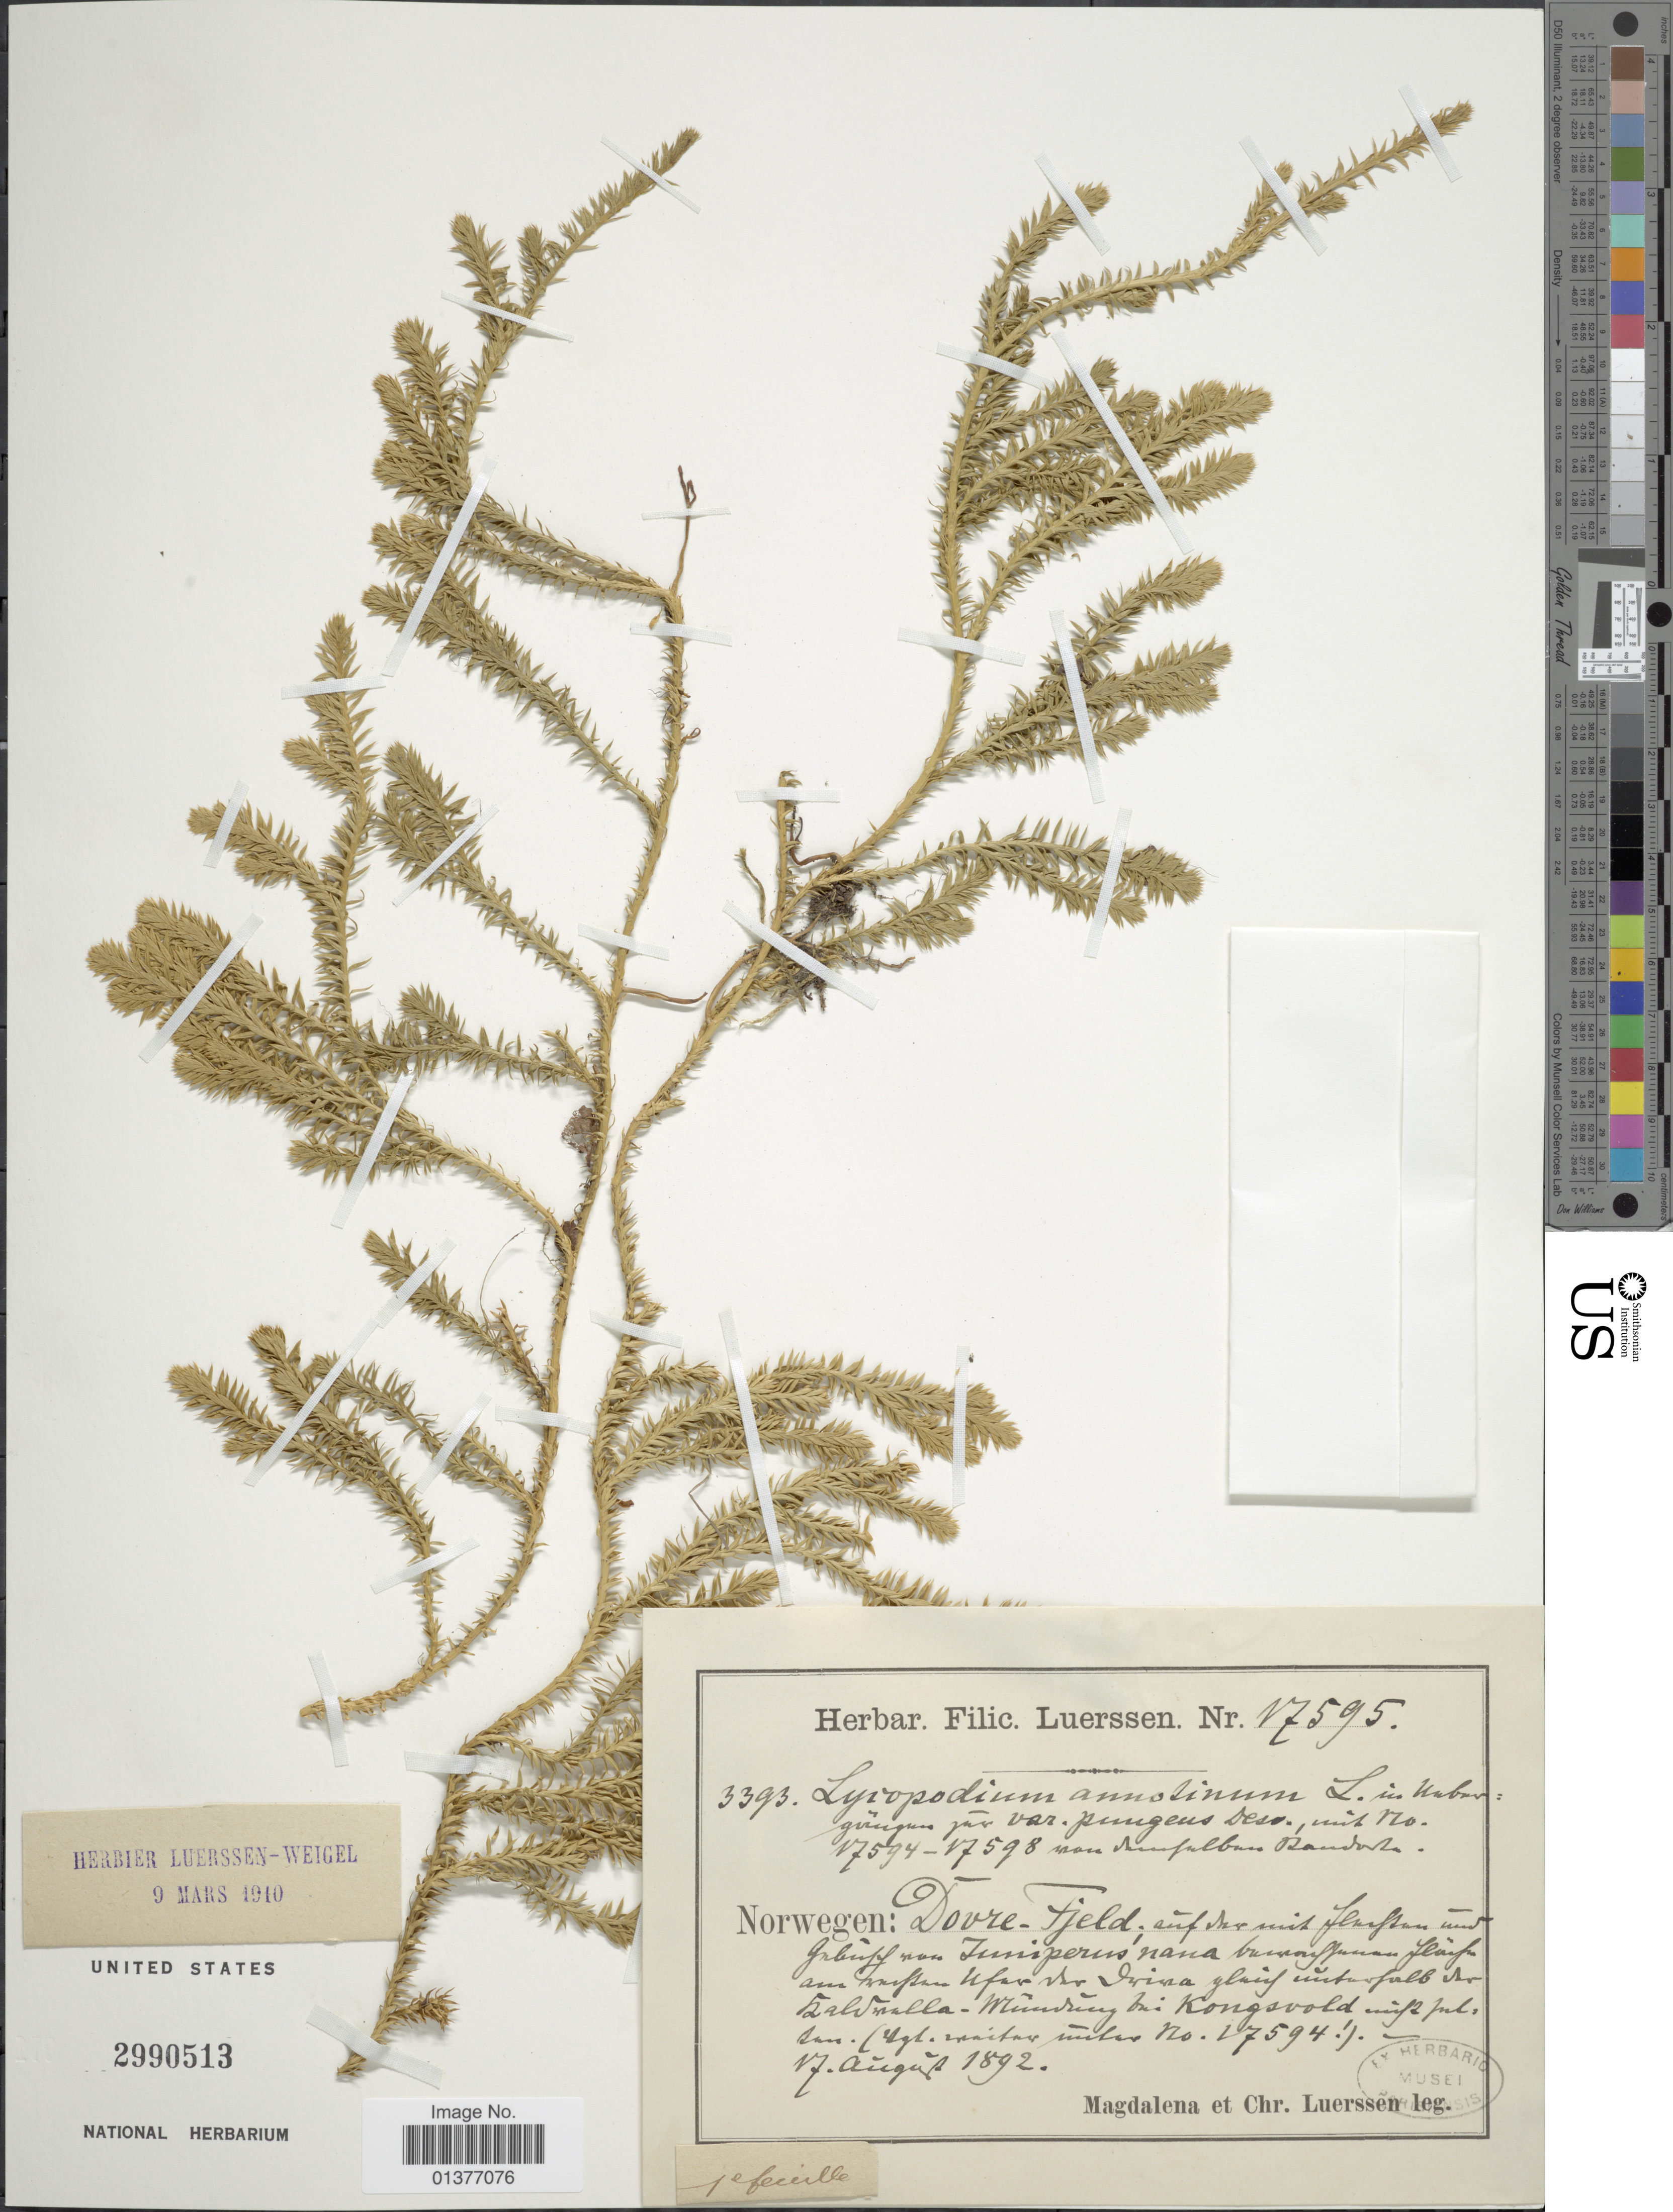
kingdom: Plantae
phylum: Tracheophyta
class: Lycopodiopsida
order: Lycopodiales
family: Lycopodiaceae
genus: Spinulum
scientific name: Spinulum annotinum subsp. annotinum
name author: (L.) A. Haines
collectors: Magdalena & C. Leurssen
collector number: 3393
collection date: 1892-08-17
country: Norway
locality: Dovre-Fjeld: auf [illegible text]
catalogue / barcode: US 2990513